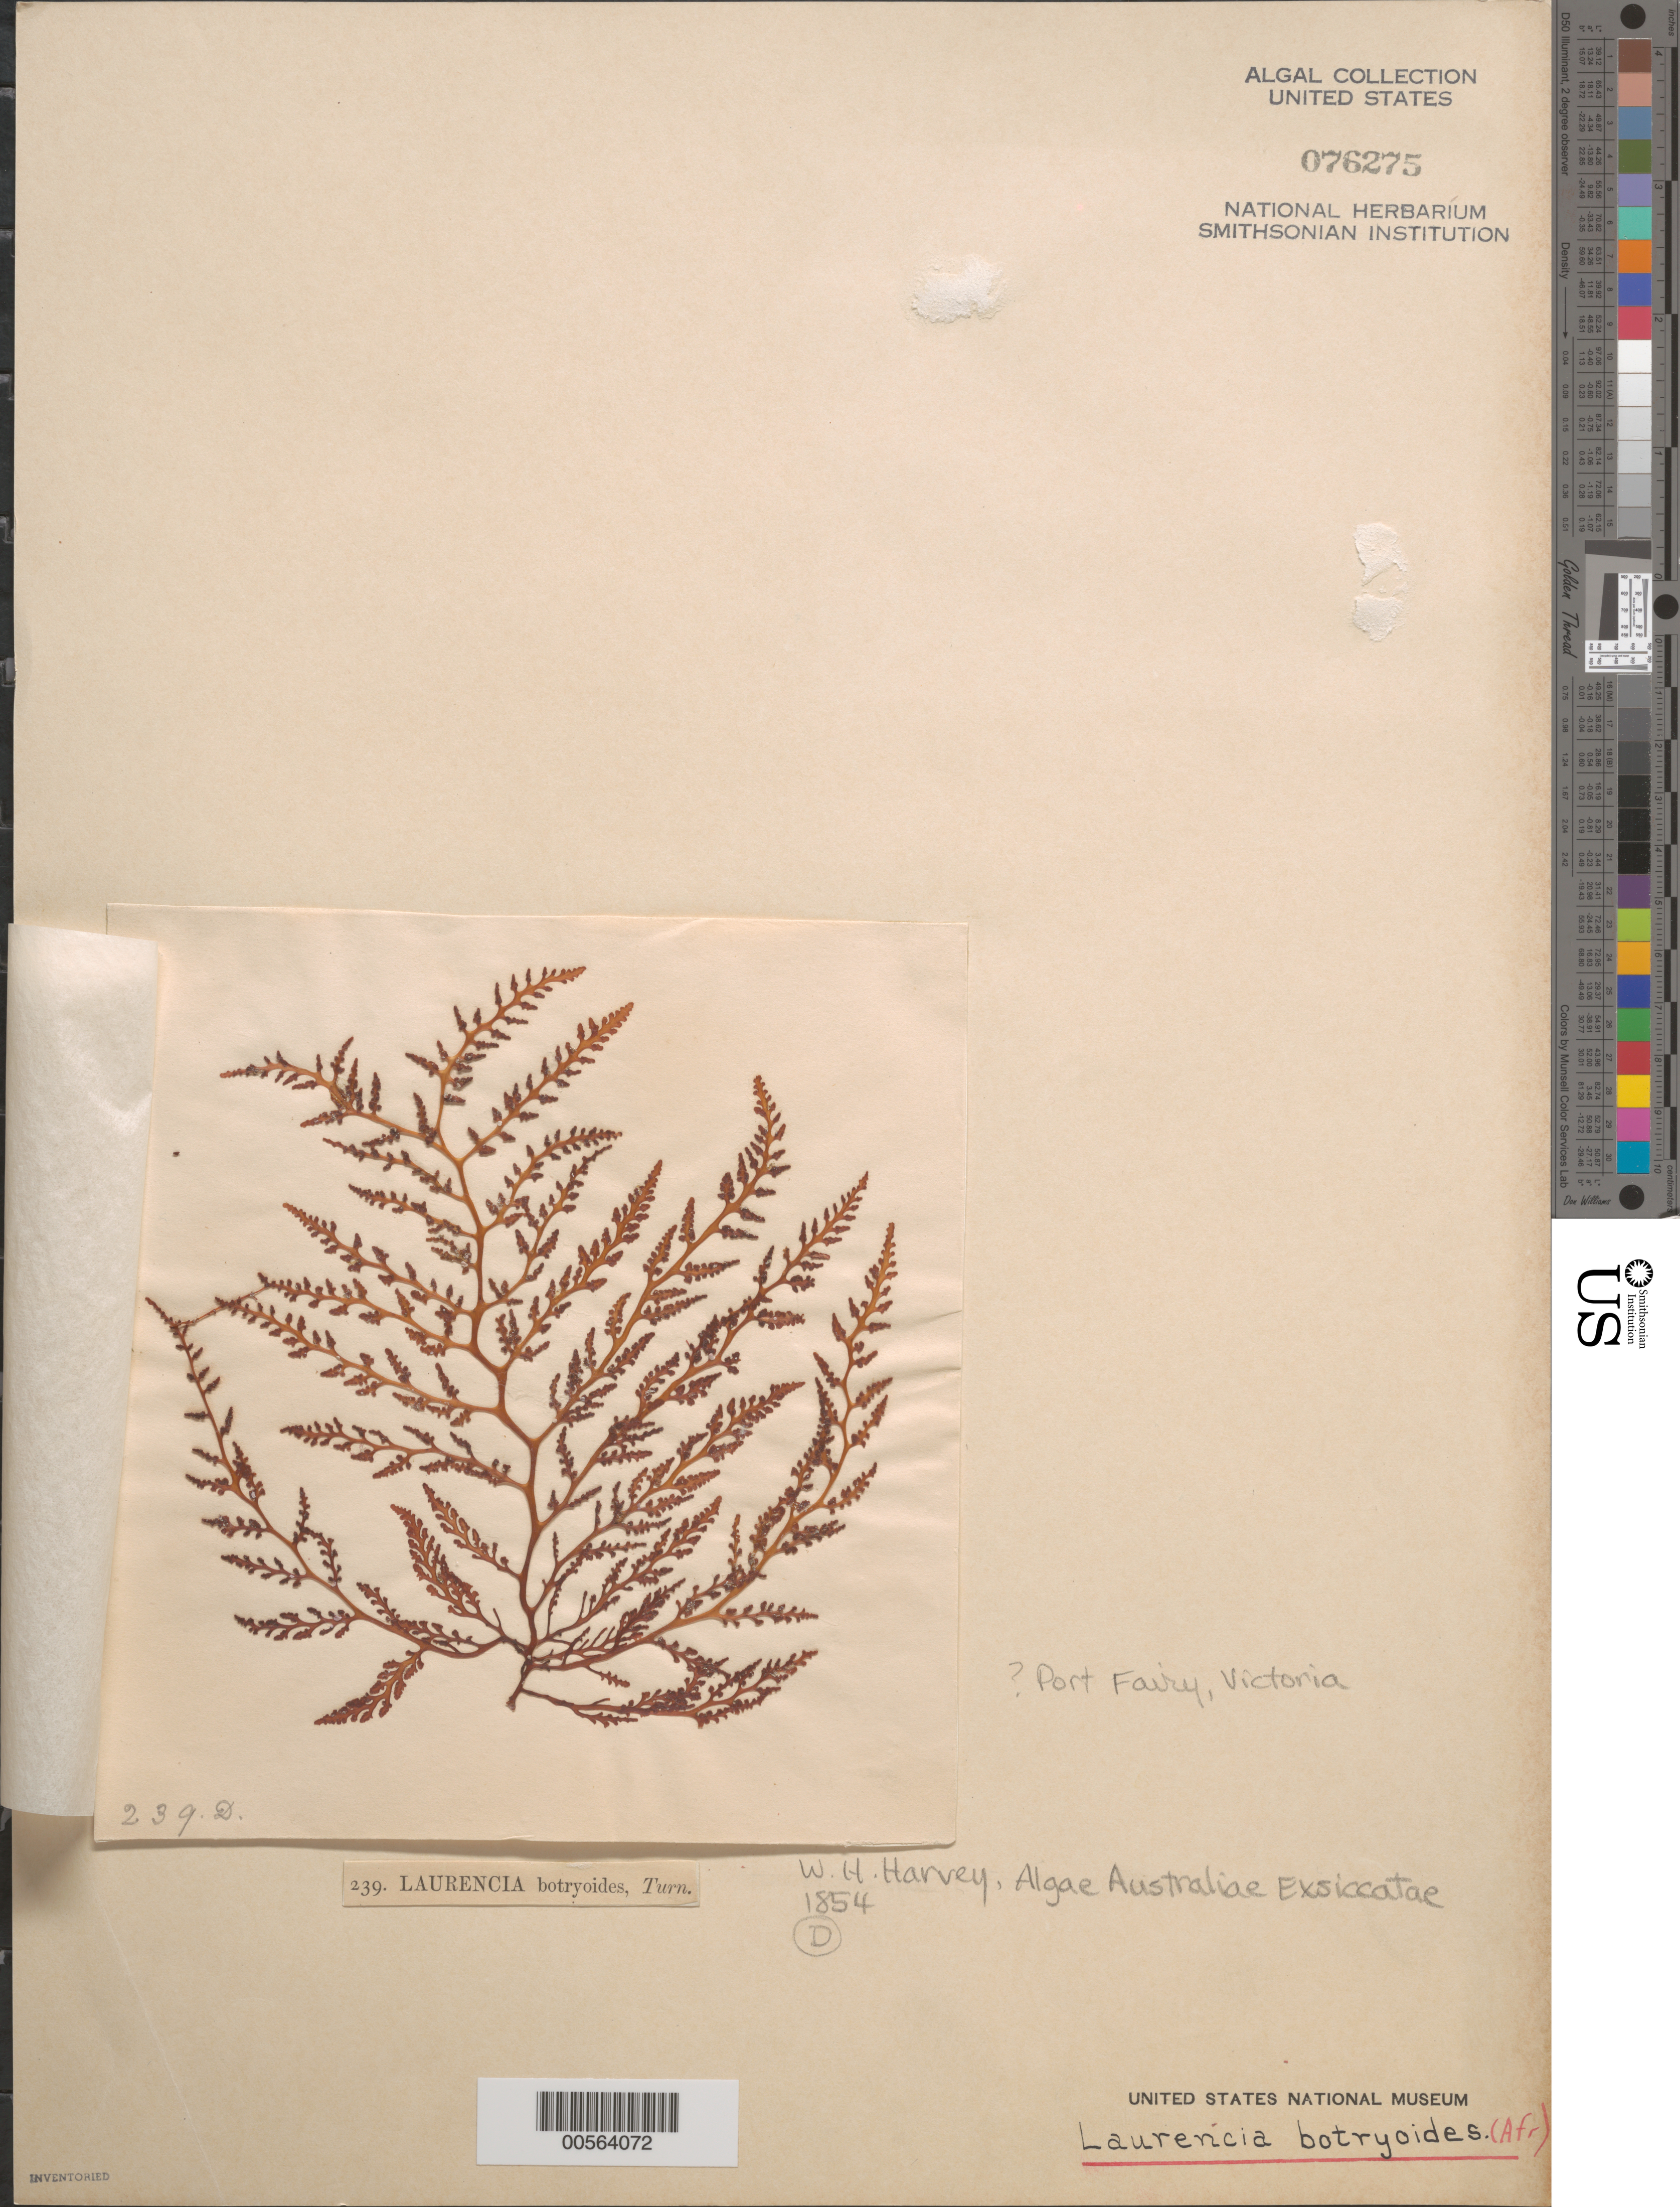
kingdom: Plantae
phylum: Rhodophyta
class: Florideophyceae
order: Ceramiales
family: Rhodomelaceae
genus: Laurencia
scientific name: Laurencia botryoides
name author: (C. Agardh) Gaillon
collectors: W. Harvey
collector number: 239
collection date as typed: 1854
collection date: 1854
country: Australia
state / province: Victoria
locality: Port Fairy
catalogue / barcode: US 76275